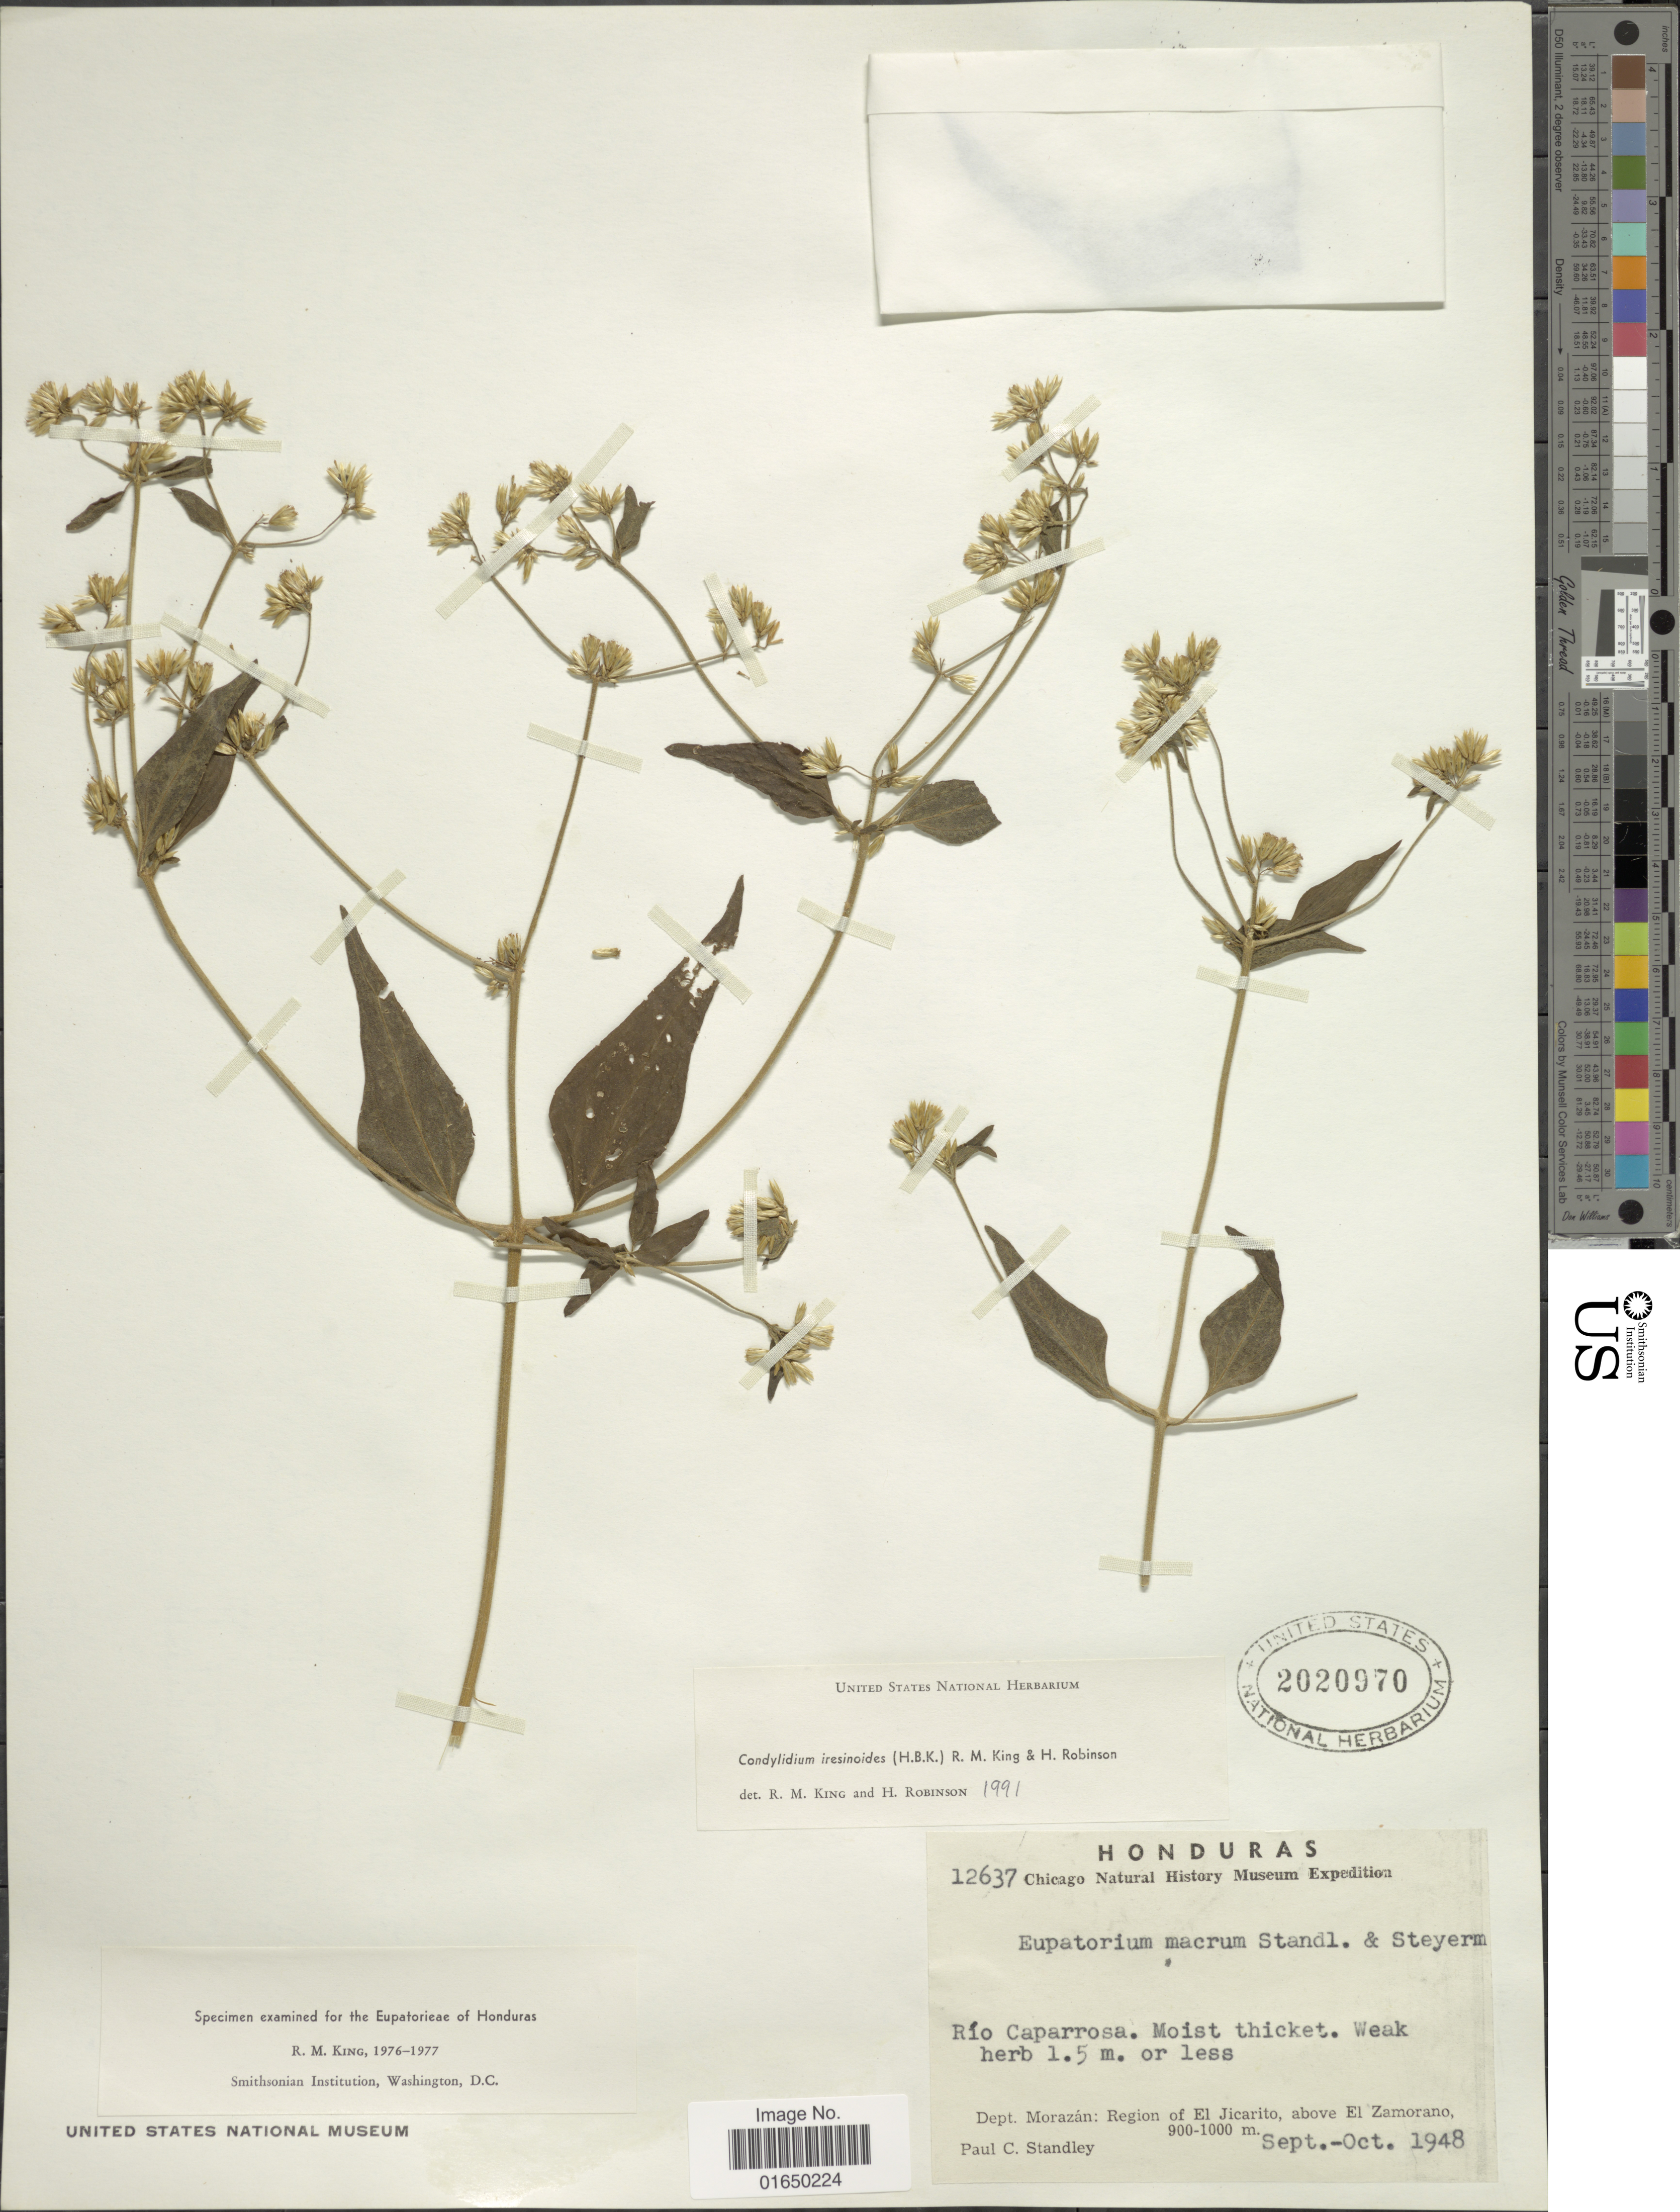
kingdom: Plantae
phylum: Tracheophyta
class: Magnoliopsida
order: Asterales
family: Asteraceae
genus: Condylidium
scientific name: Condylidium iresinoides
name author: (Kunth) R.M. King & H. Rob.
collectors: P. C. Standley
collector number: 12637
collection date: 1948-09/1948-10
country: Honduras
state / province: Fco. Morazán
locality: Río Caparrosa. Moist thicket. Dept. Morazán: region of El Jicarito, above El Zamorano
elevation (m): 900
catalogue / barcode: US 2020970